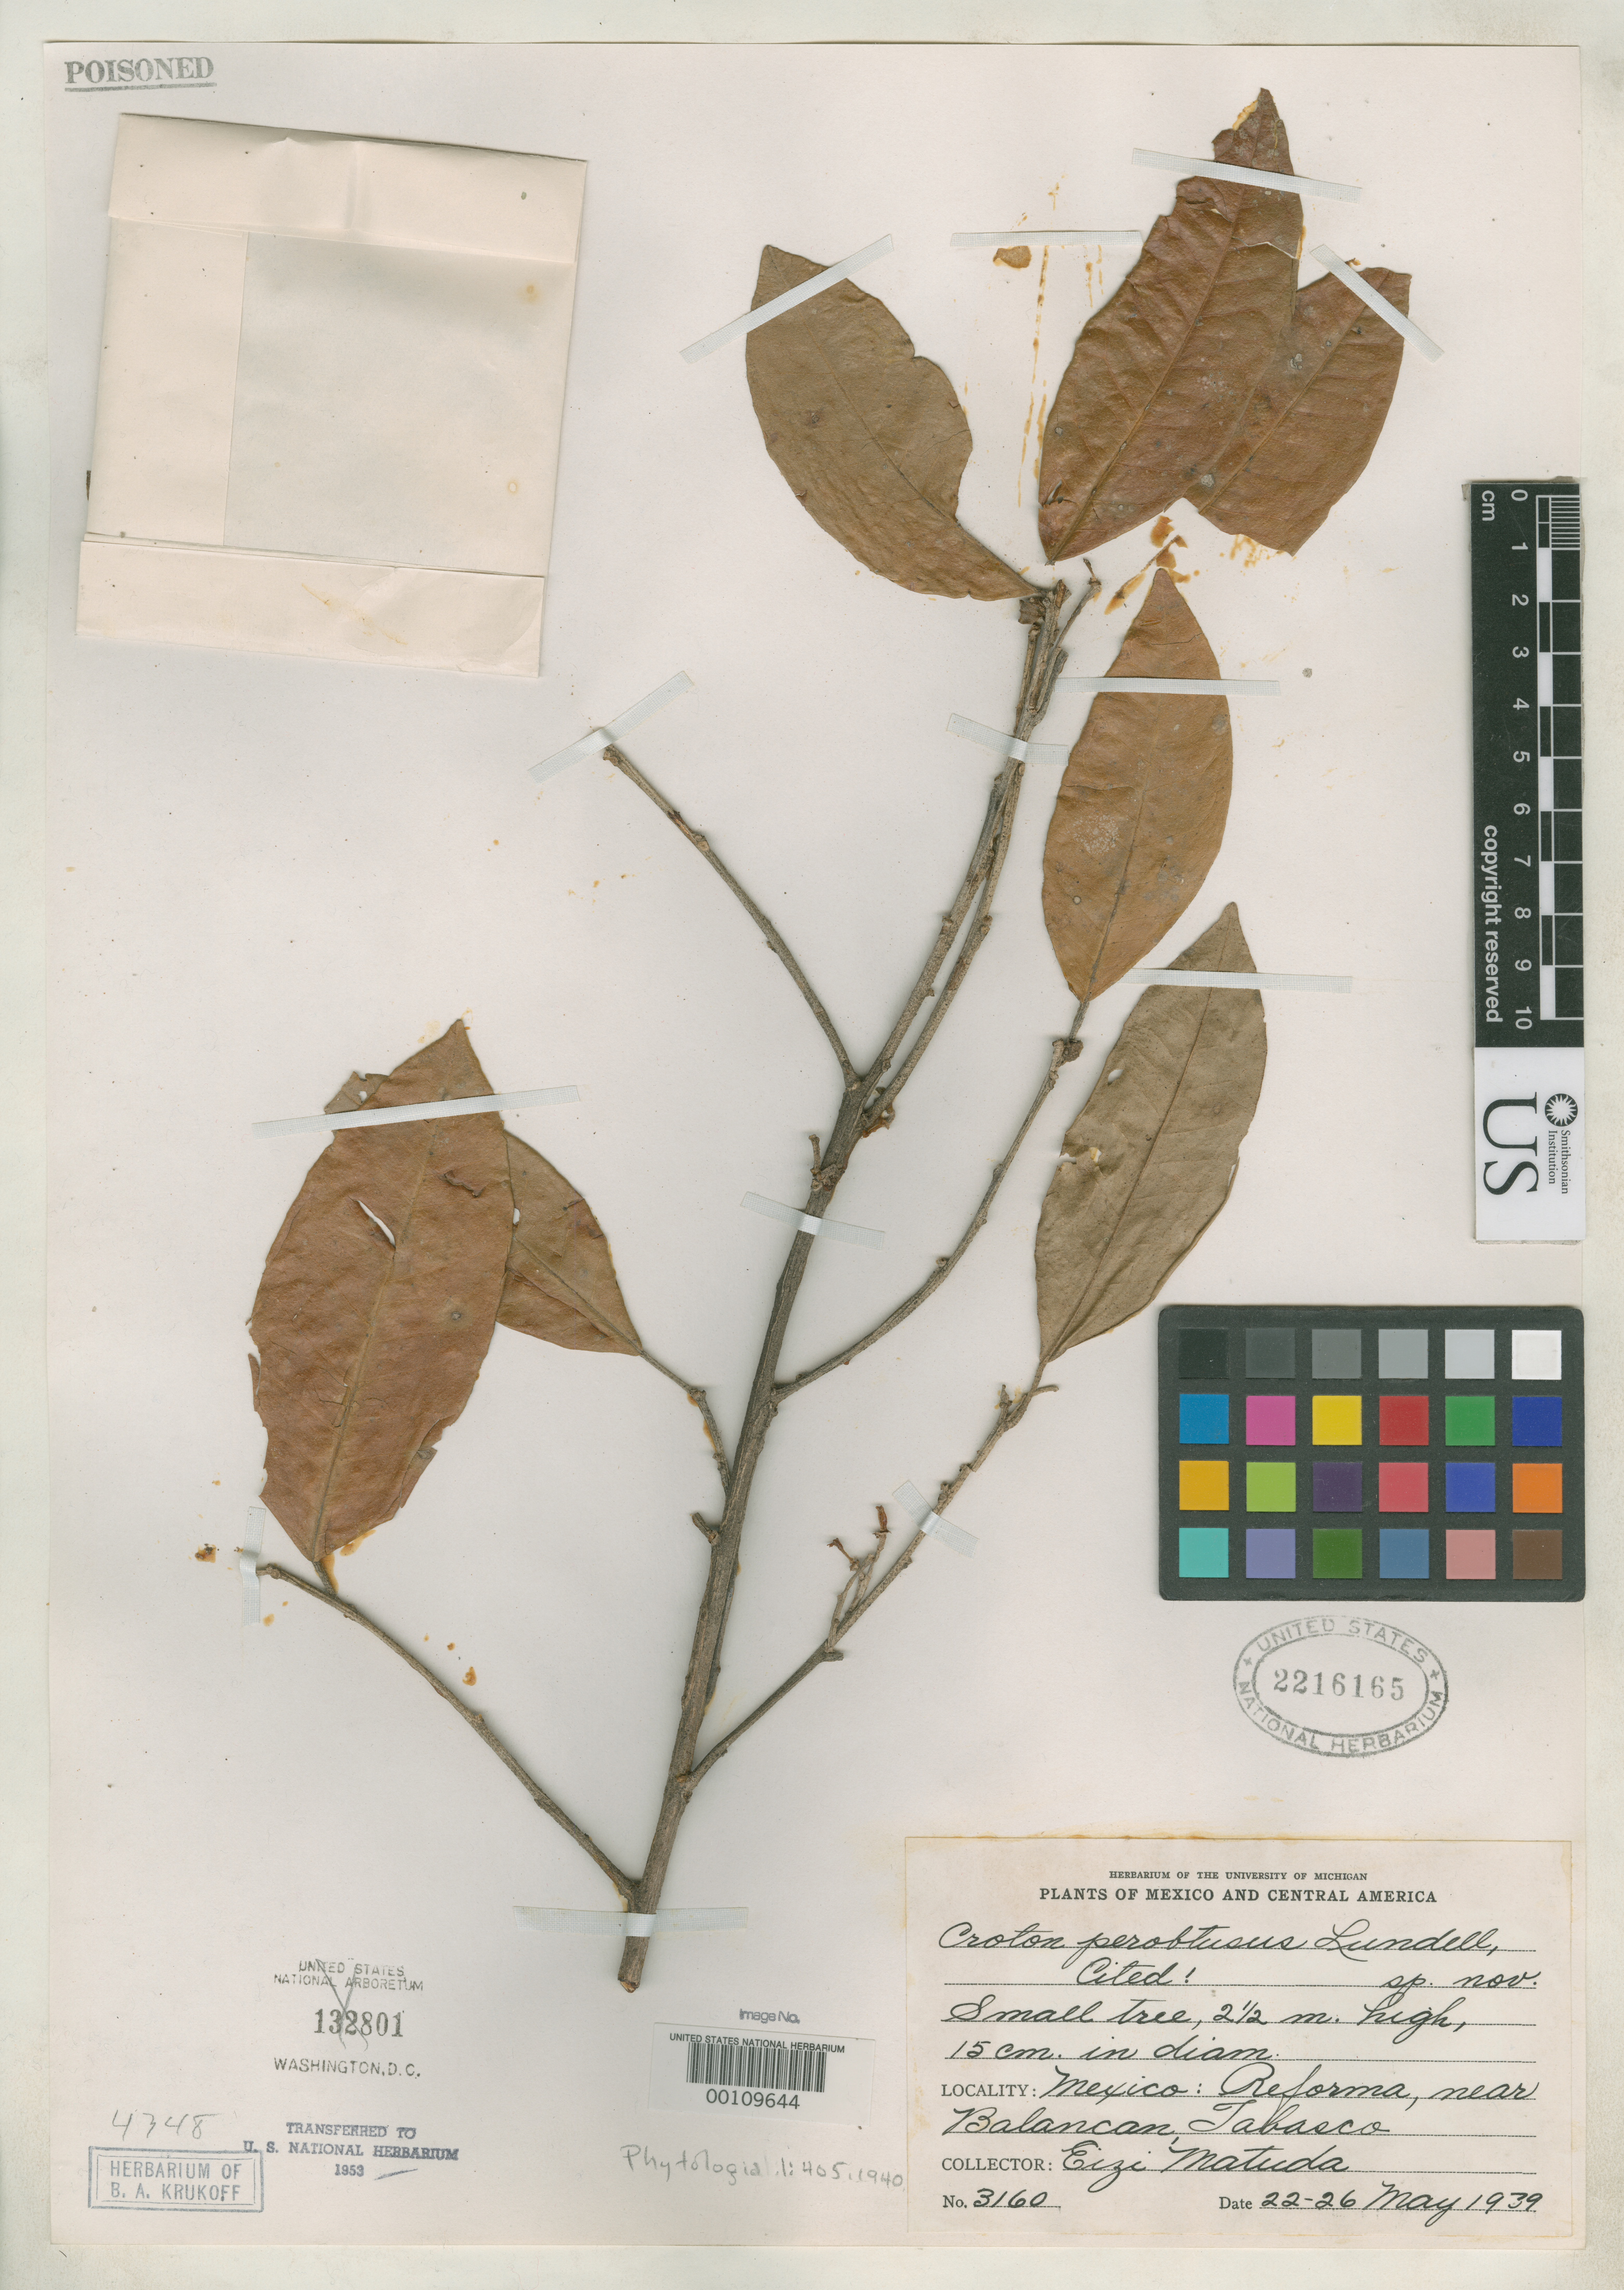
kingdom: Plantae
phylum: Tracheophyta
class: Magnoliopsida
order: Malpighiales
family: Euphorbiaceae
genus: Croton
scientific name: Croton perobtusus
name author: Lundell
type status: Paratype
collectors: E. Matuda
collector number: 3160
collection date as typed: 22 May 1939 to 26 May 1939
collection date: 1939-05-22/1939-05-26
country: Mexico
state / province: Tabasco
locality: Reforma, near Balancan.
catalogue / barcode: US 2216165